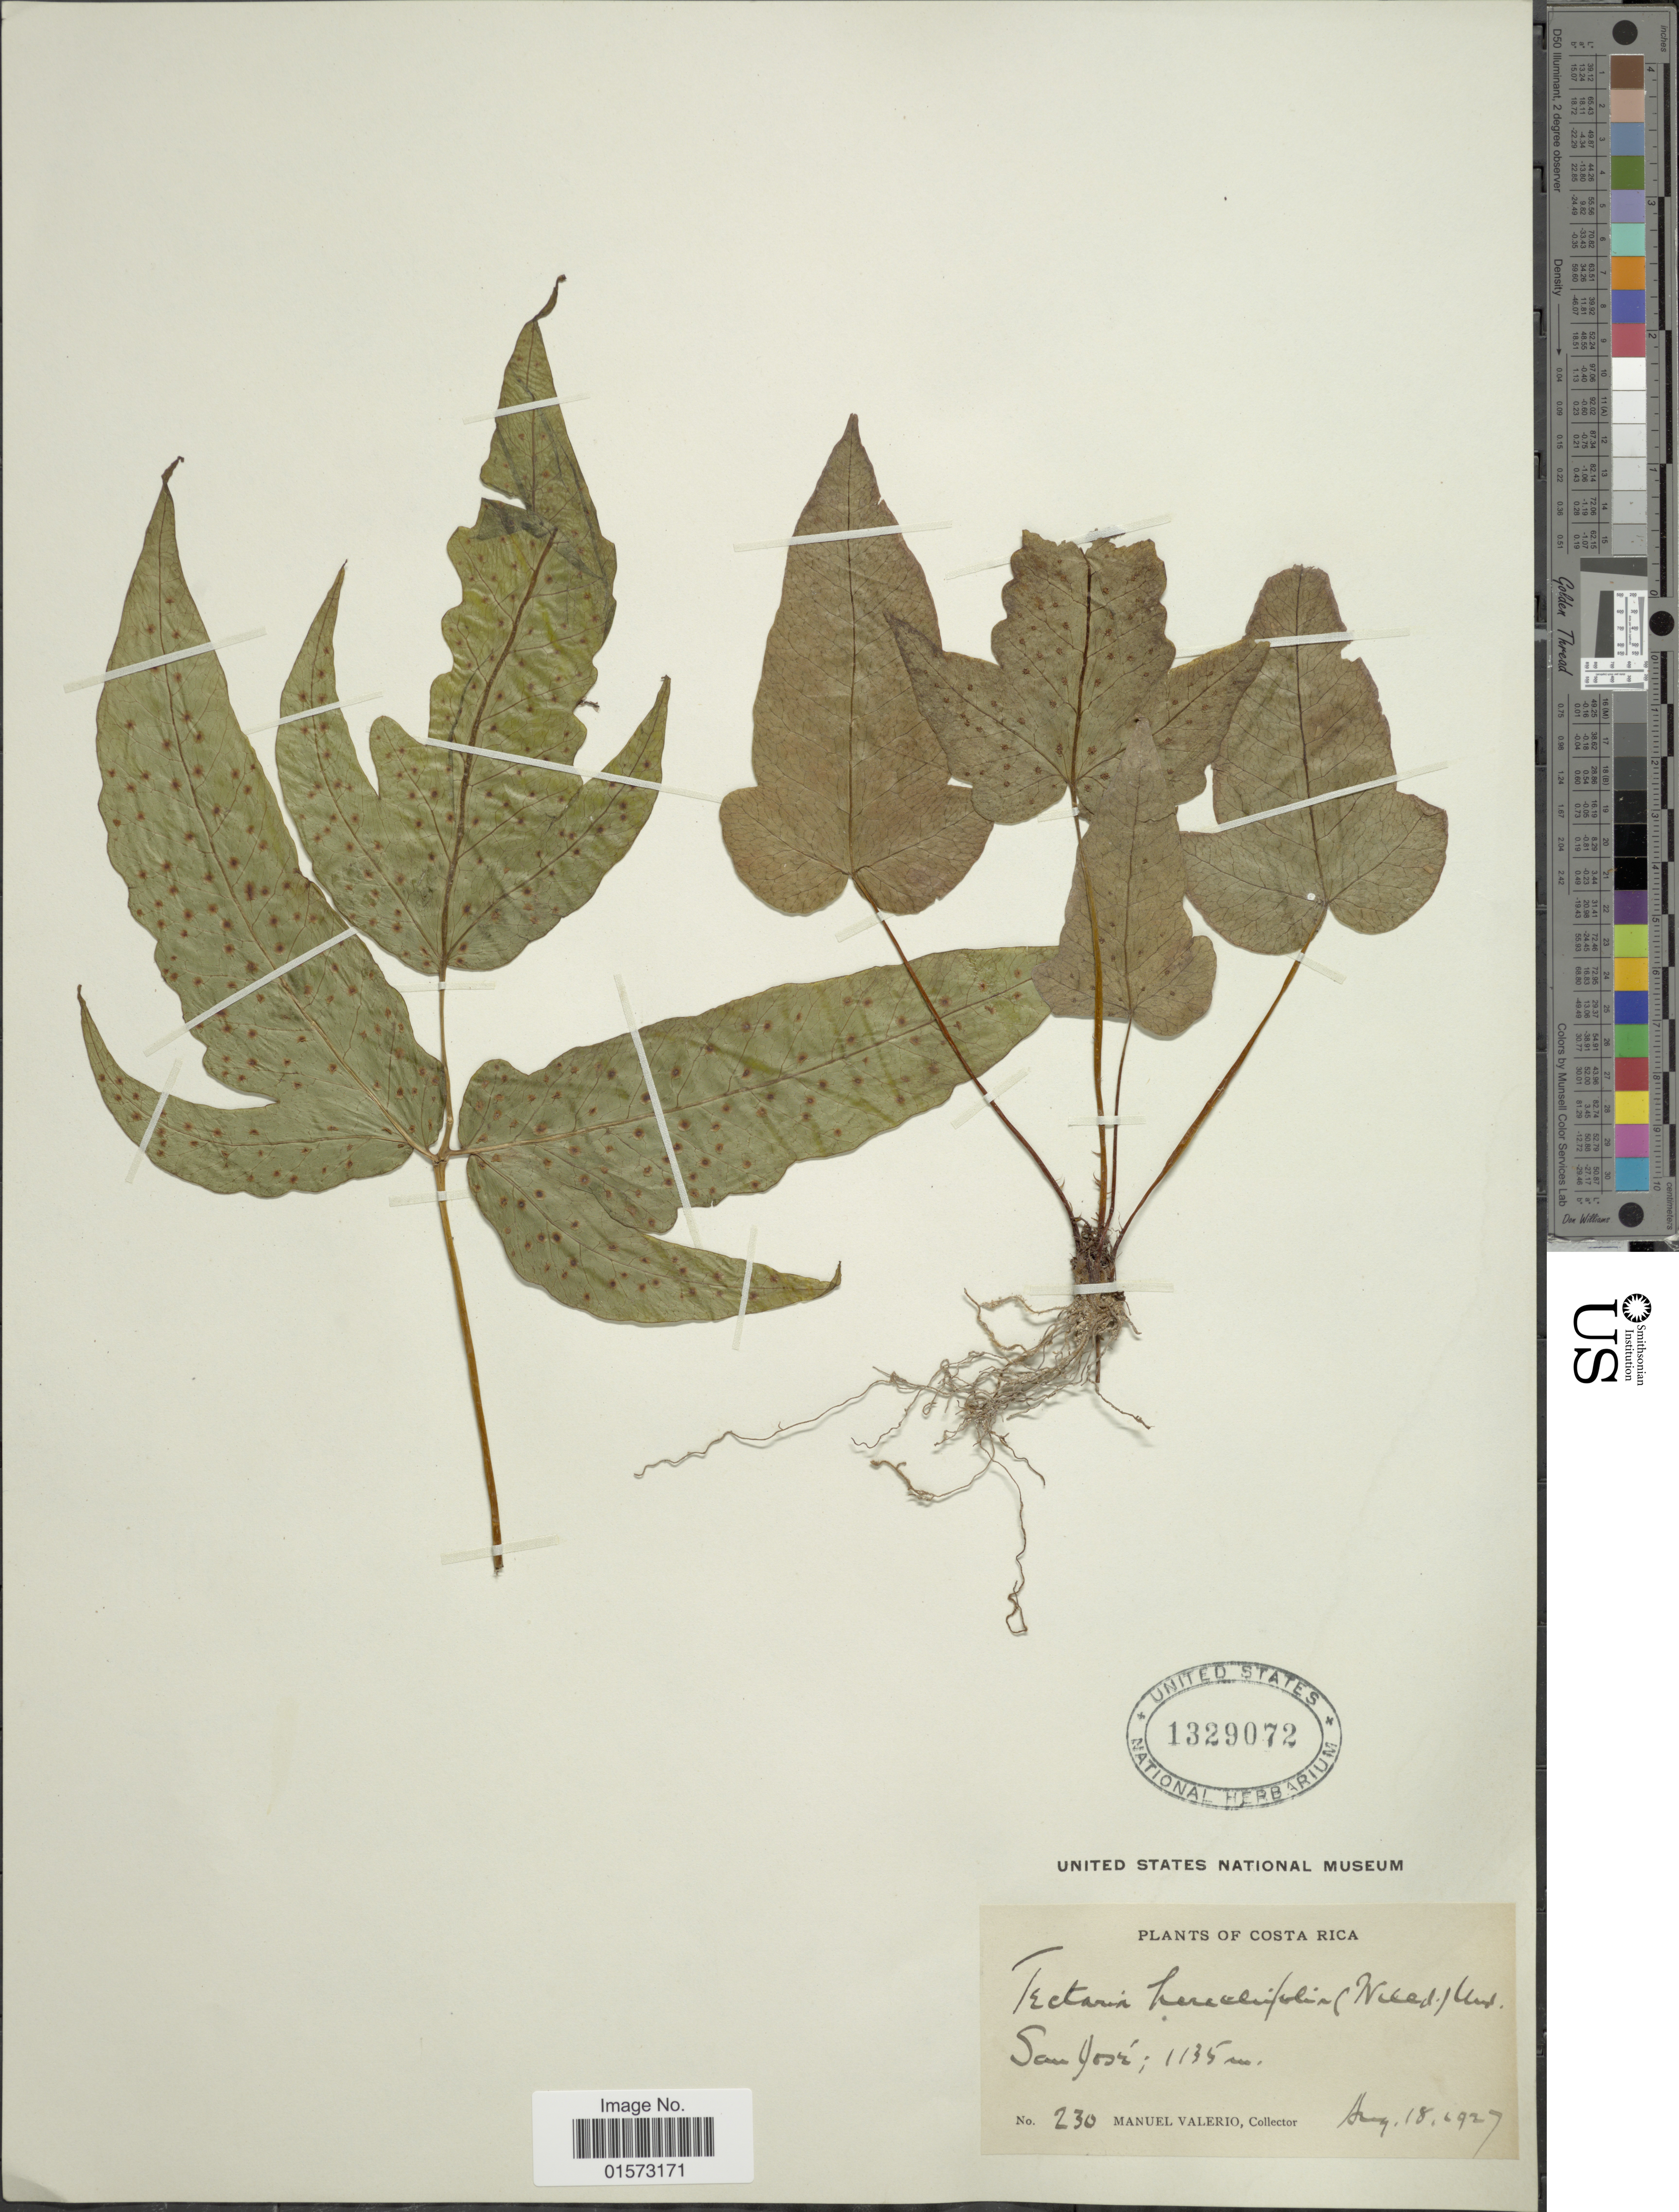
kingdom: Plantae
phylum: Tracheophyta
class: Polypodiopsida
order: Polypodiales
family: Tectariaceae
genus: Tectaria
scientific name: Tectaria heracleifolia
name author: (Willd.) Underw.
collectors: M. Valero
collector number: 230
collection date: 1927-08-18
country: Costa Rica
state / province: San José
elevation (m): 1135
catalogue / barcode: US 1329072